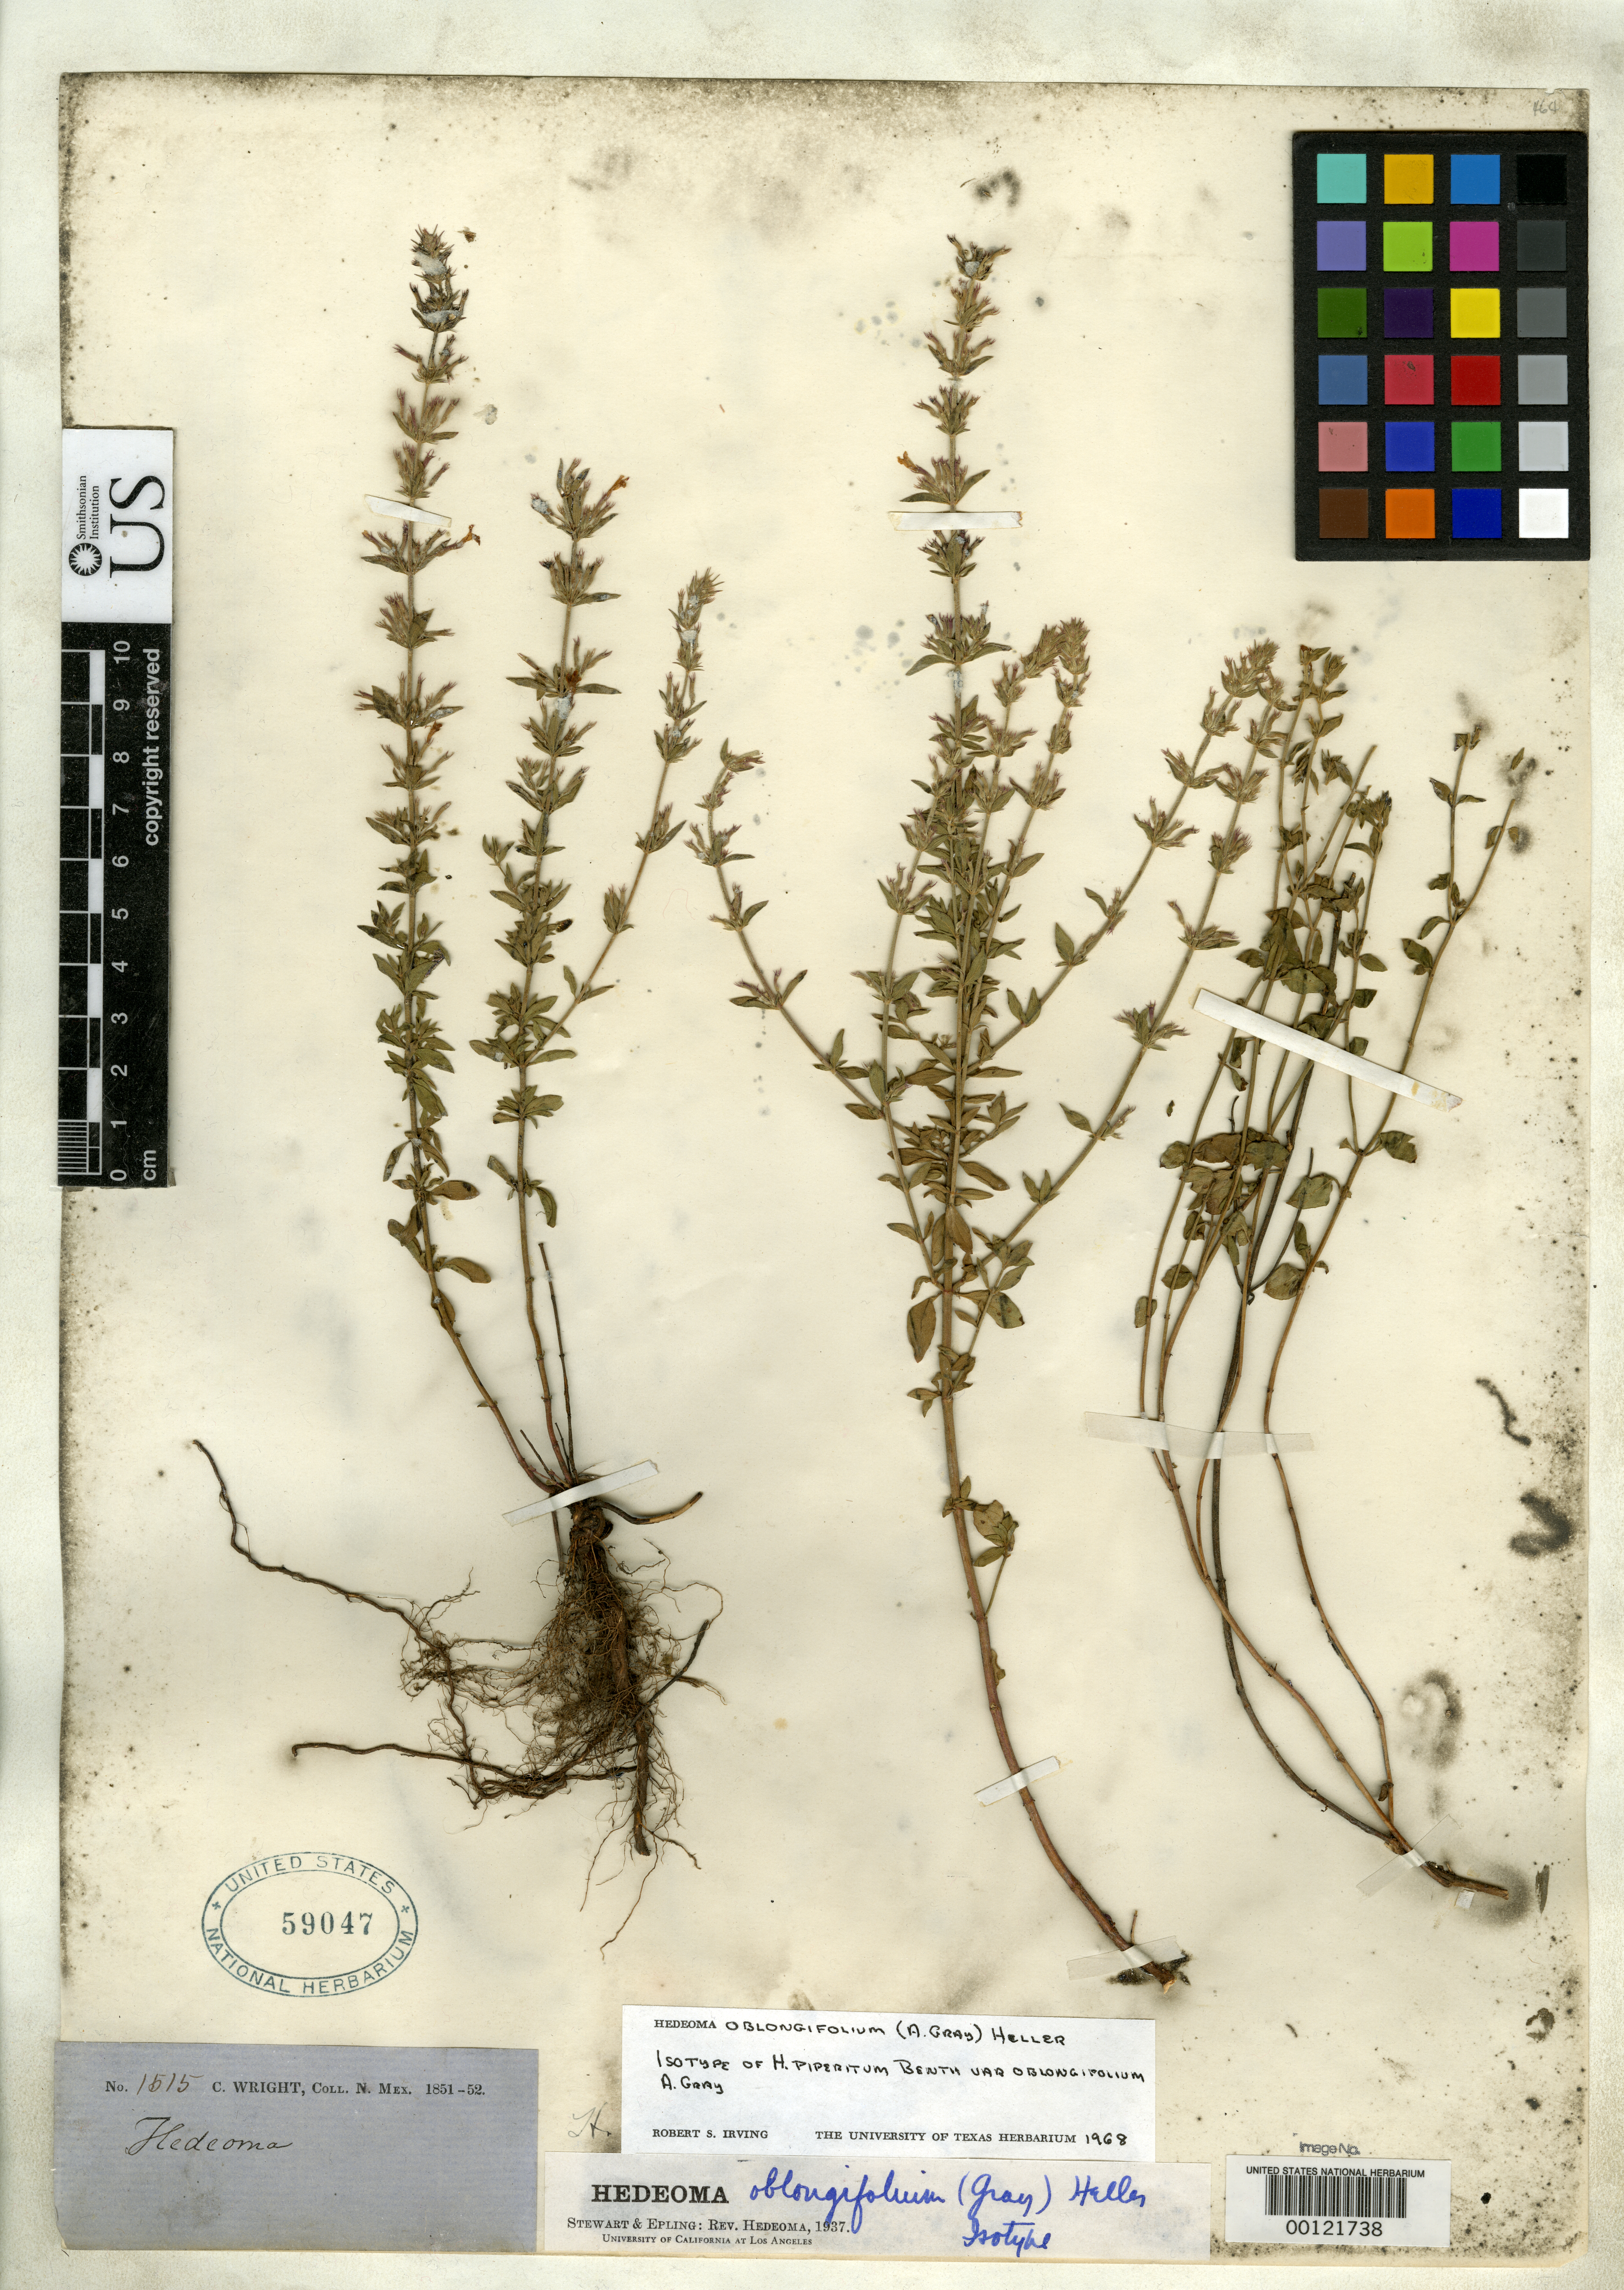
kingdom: Plantae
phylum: Tracheophyta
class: Magnoliopsida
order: Lamiales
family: Lamiaceae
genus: Hedeoma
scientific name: Hedeoma piperita var. oblongifolia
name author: A. Gray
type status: Isosyntype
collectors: C. Wright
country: United States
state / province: Arizona / New Mexico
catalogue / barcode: US 59047